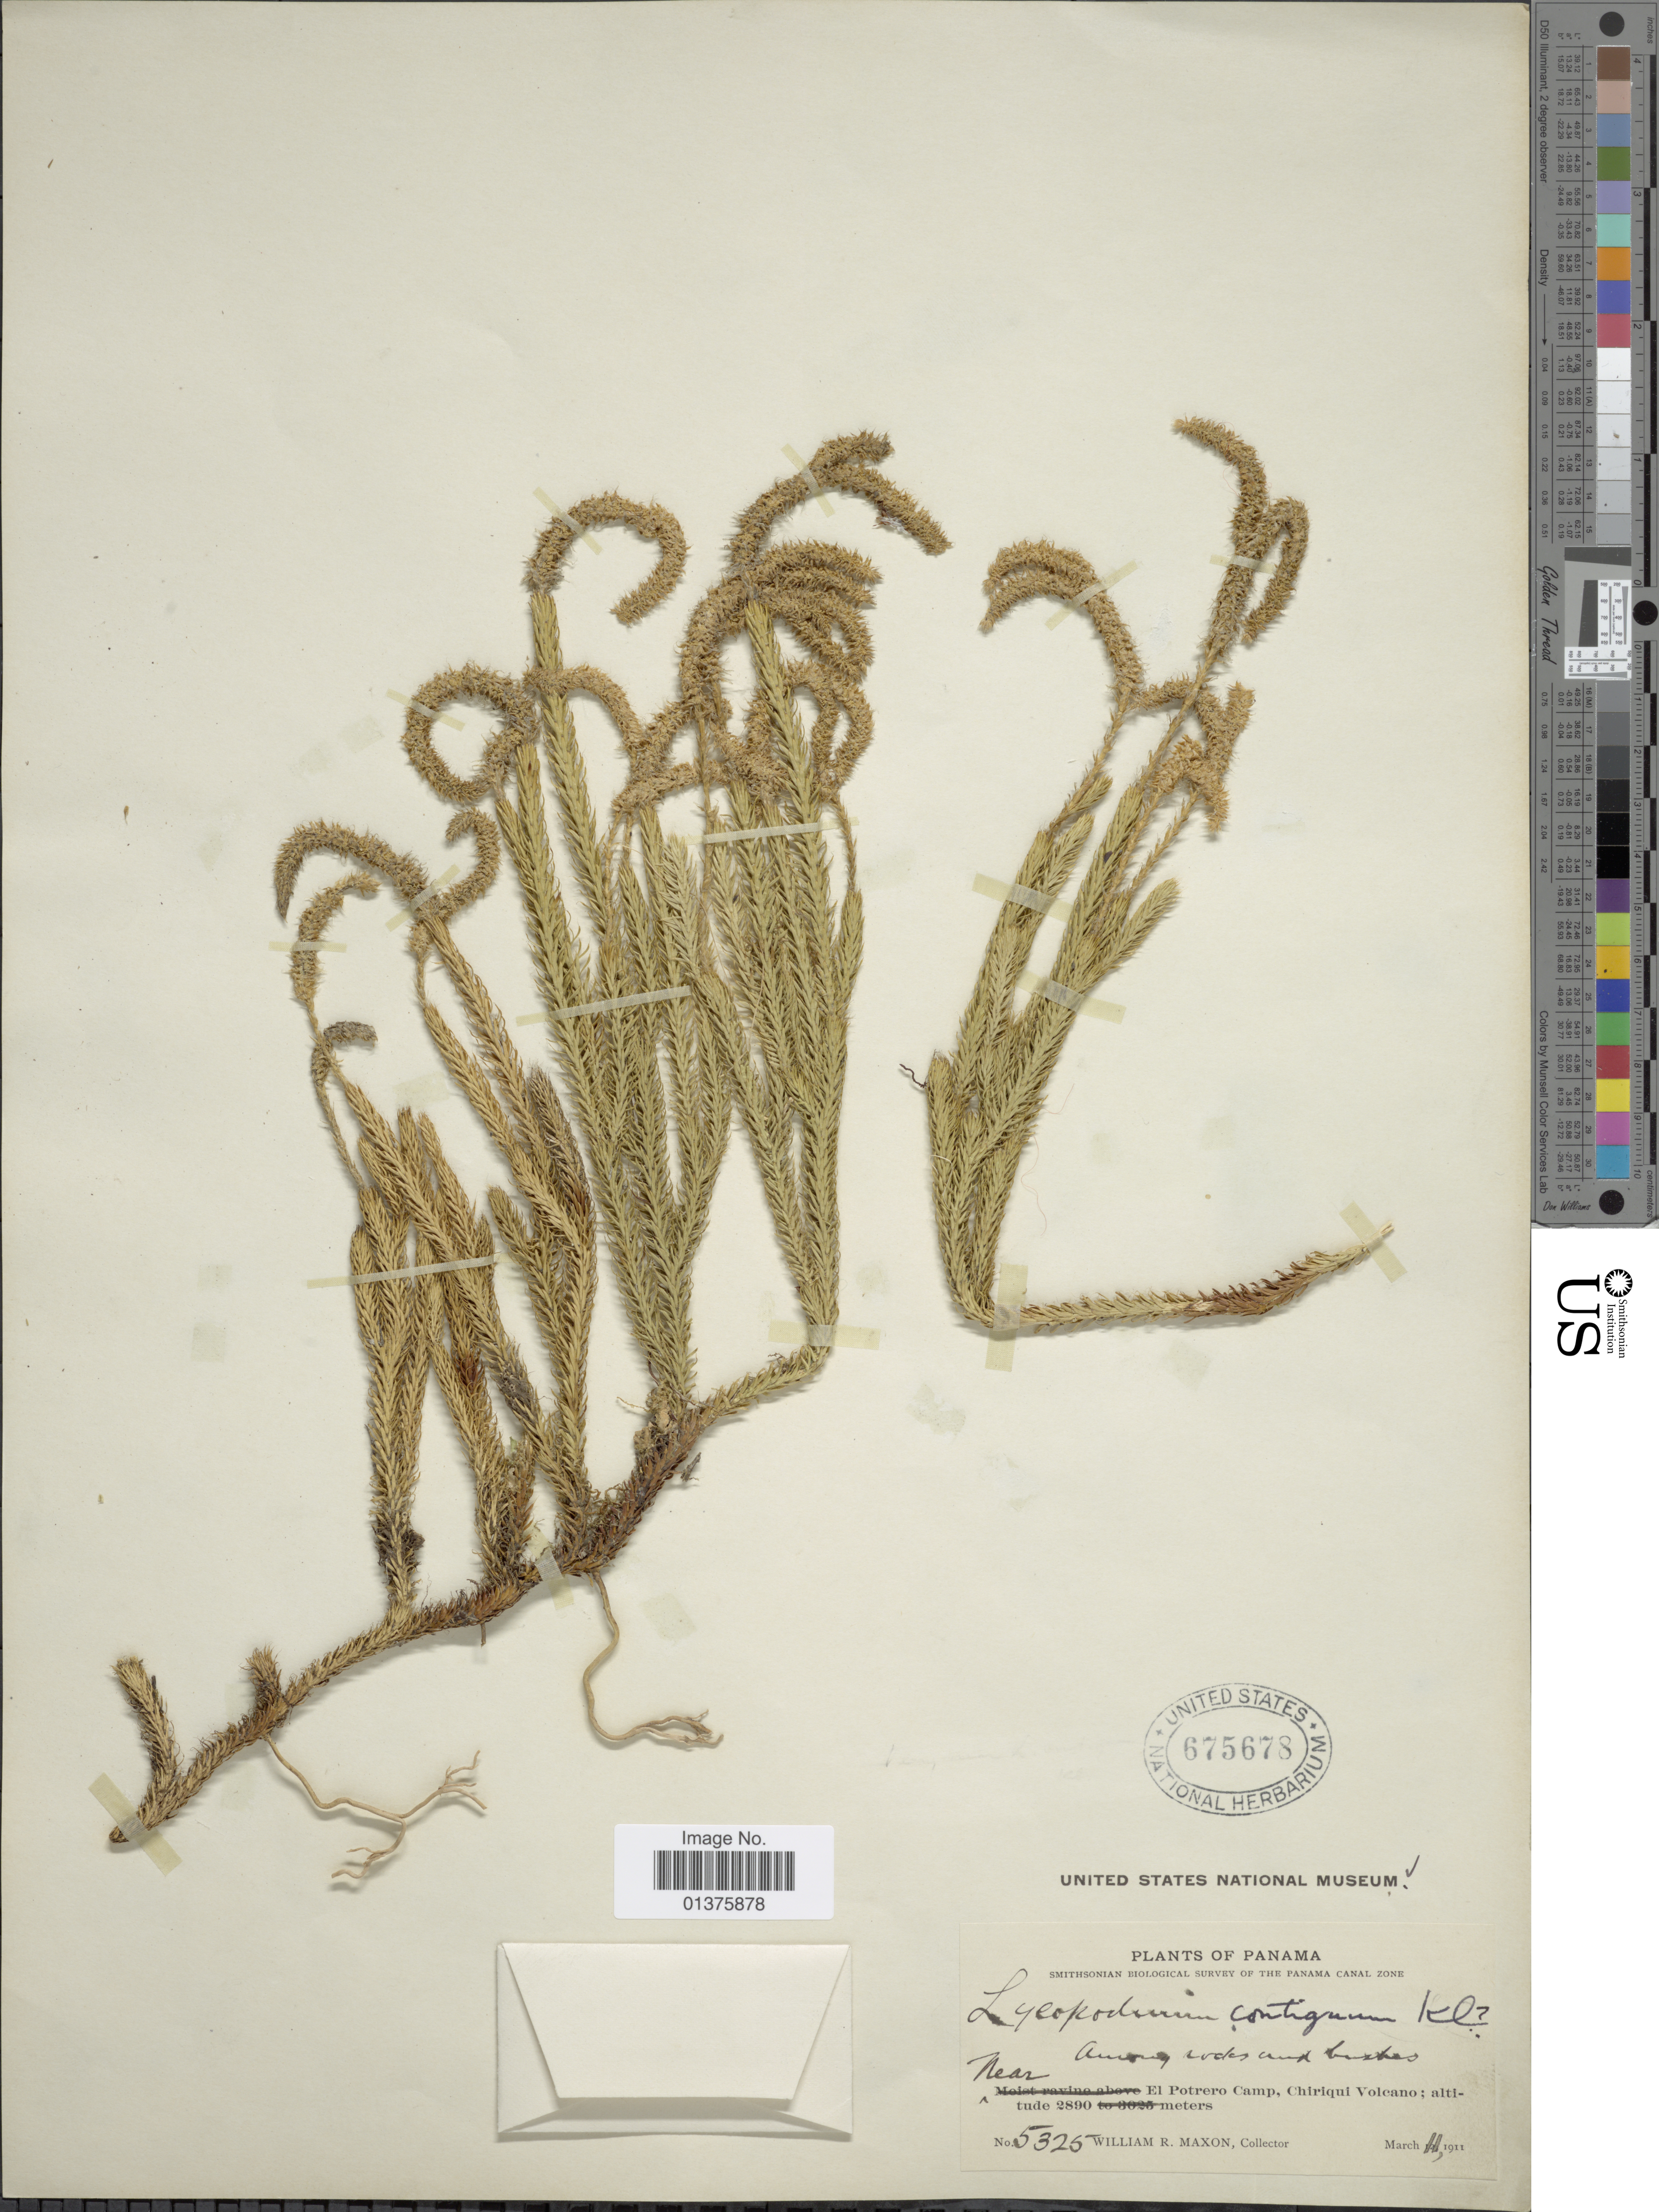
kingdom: Plantae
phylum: Tracheophyta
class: Lycopodiopsida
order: Lycopodiales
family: Lycopodiaceae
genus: Lycopodium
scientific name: Lycopodium clavatum subsp. contiguum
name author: (Klotzsch) B. Øllg.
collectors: W. R. Maxon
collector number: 5325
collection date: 1911-03-11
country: Panama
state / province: Chiriqui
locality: Near El Potrero Camp, Chiriqui Volcano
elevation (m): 2890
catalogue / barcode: US 675678